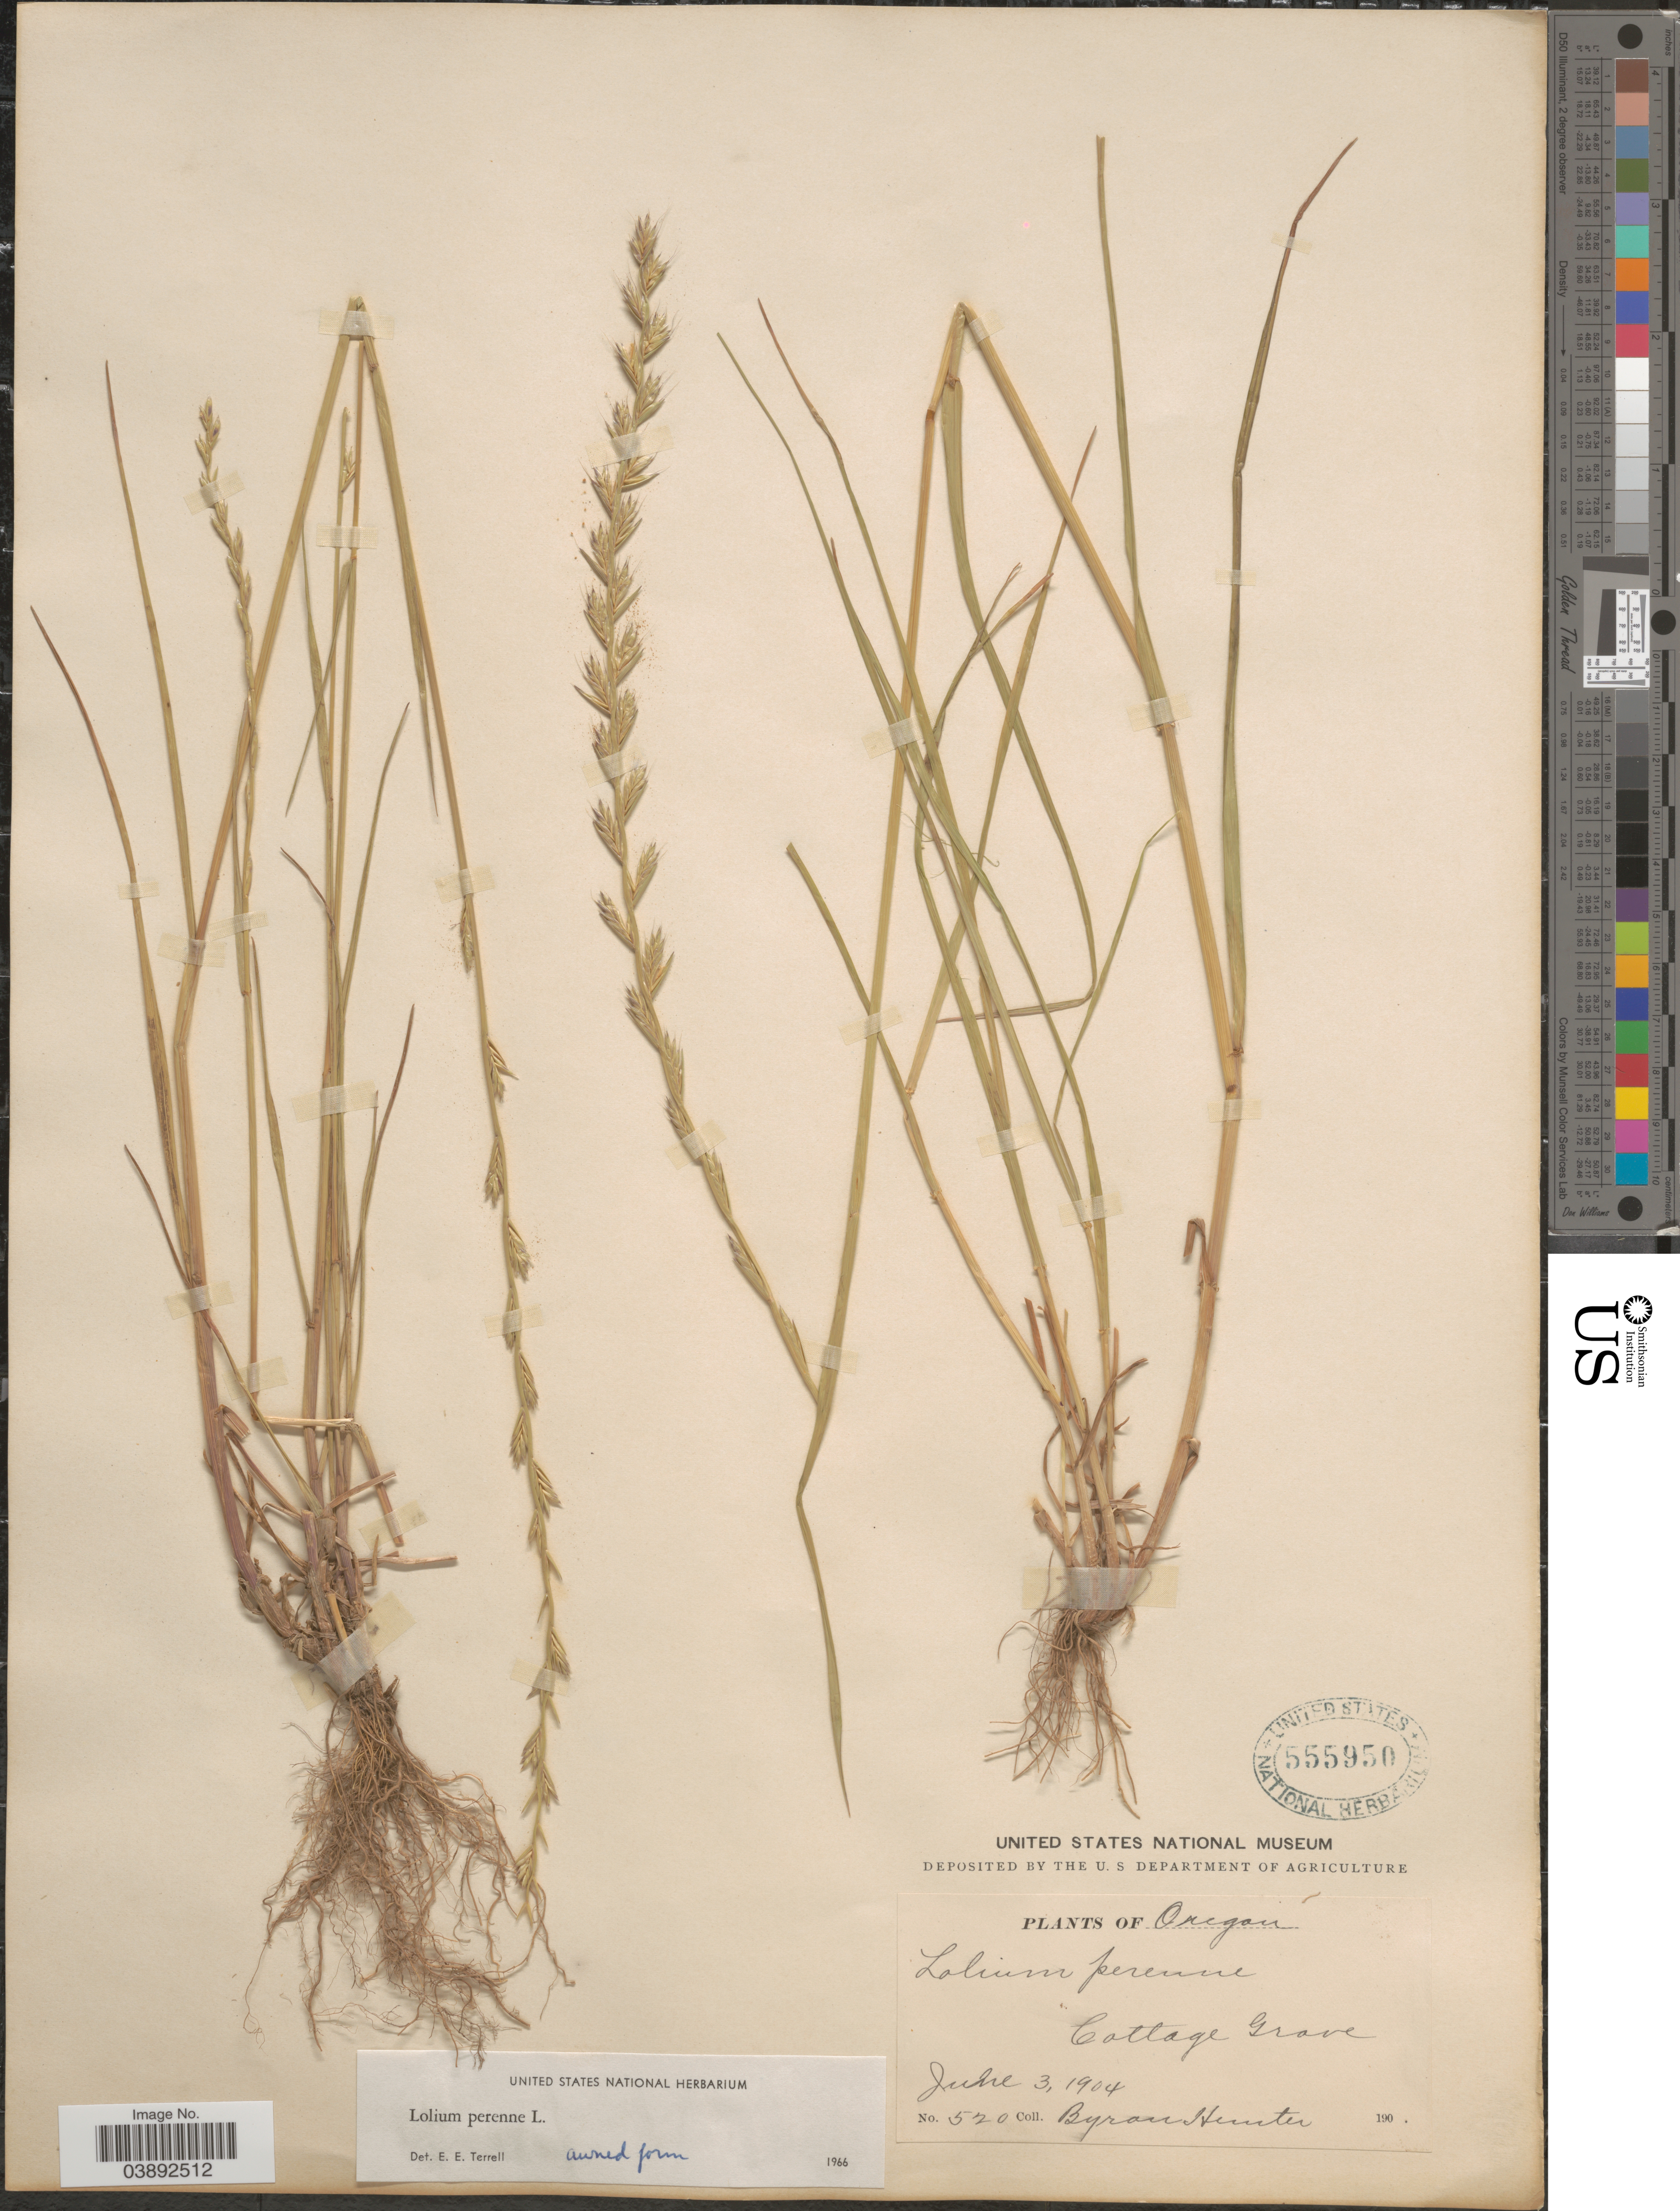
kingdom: Plantae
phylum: Tracheophyta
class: Liliopsida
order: Poales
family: Poaceae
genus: Lolium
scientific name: Lolium perenne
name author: L.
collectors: B. Hunter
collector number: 520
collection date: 1904-06-03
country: United States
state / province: Oregon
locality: Cottage Grove.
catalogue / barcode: US 555950